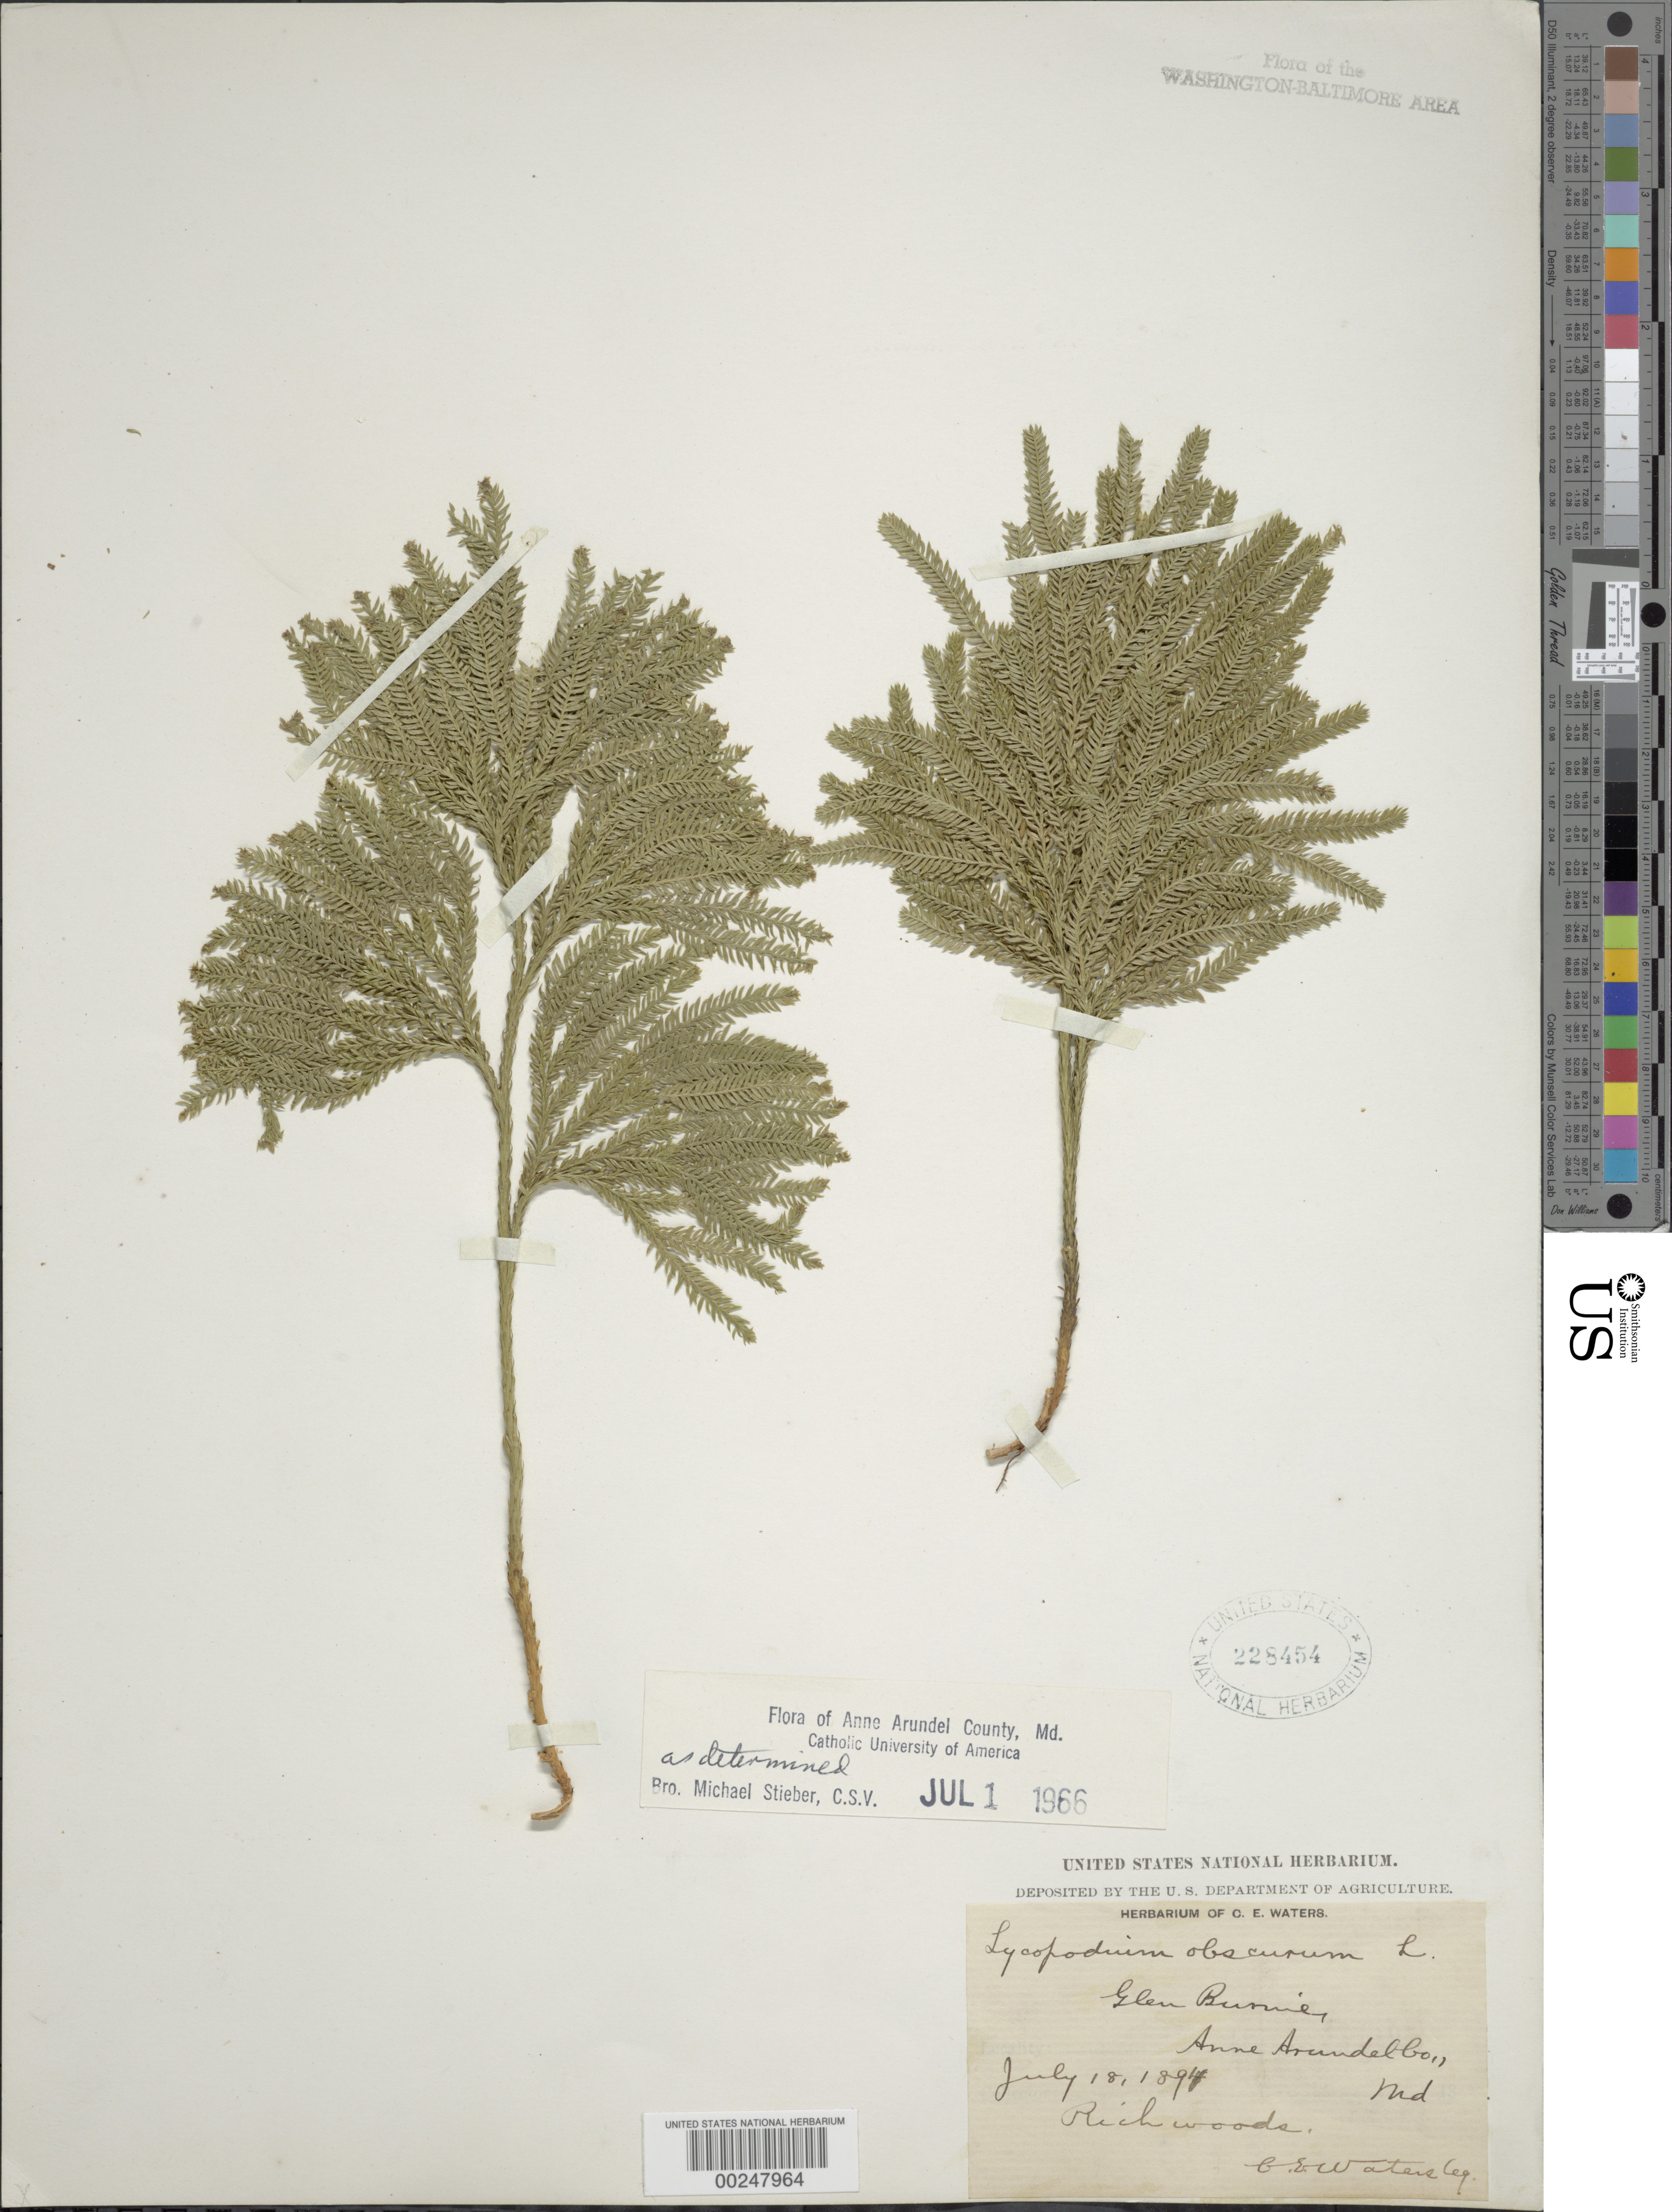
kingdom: Plantae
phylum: Tracheophyta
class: Lycopodiopsida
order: Lycopodiales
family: Lycopodiaceae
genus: Dendrolycopodium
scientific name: Dendrolycopodium obscurum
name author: (L.) A. Haines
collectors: C. Waters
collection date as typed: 18 Jul 1894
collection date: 1894-07-18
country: United States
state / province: Maryland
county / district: Anne Arundel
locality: Glen Burnie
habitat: Richwoods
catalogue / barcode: US 228454